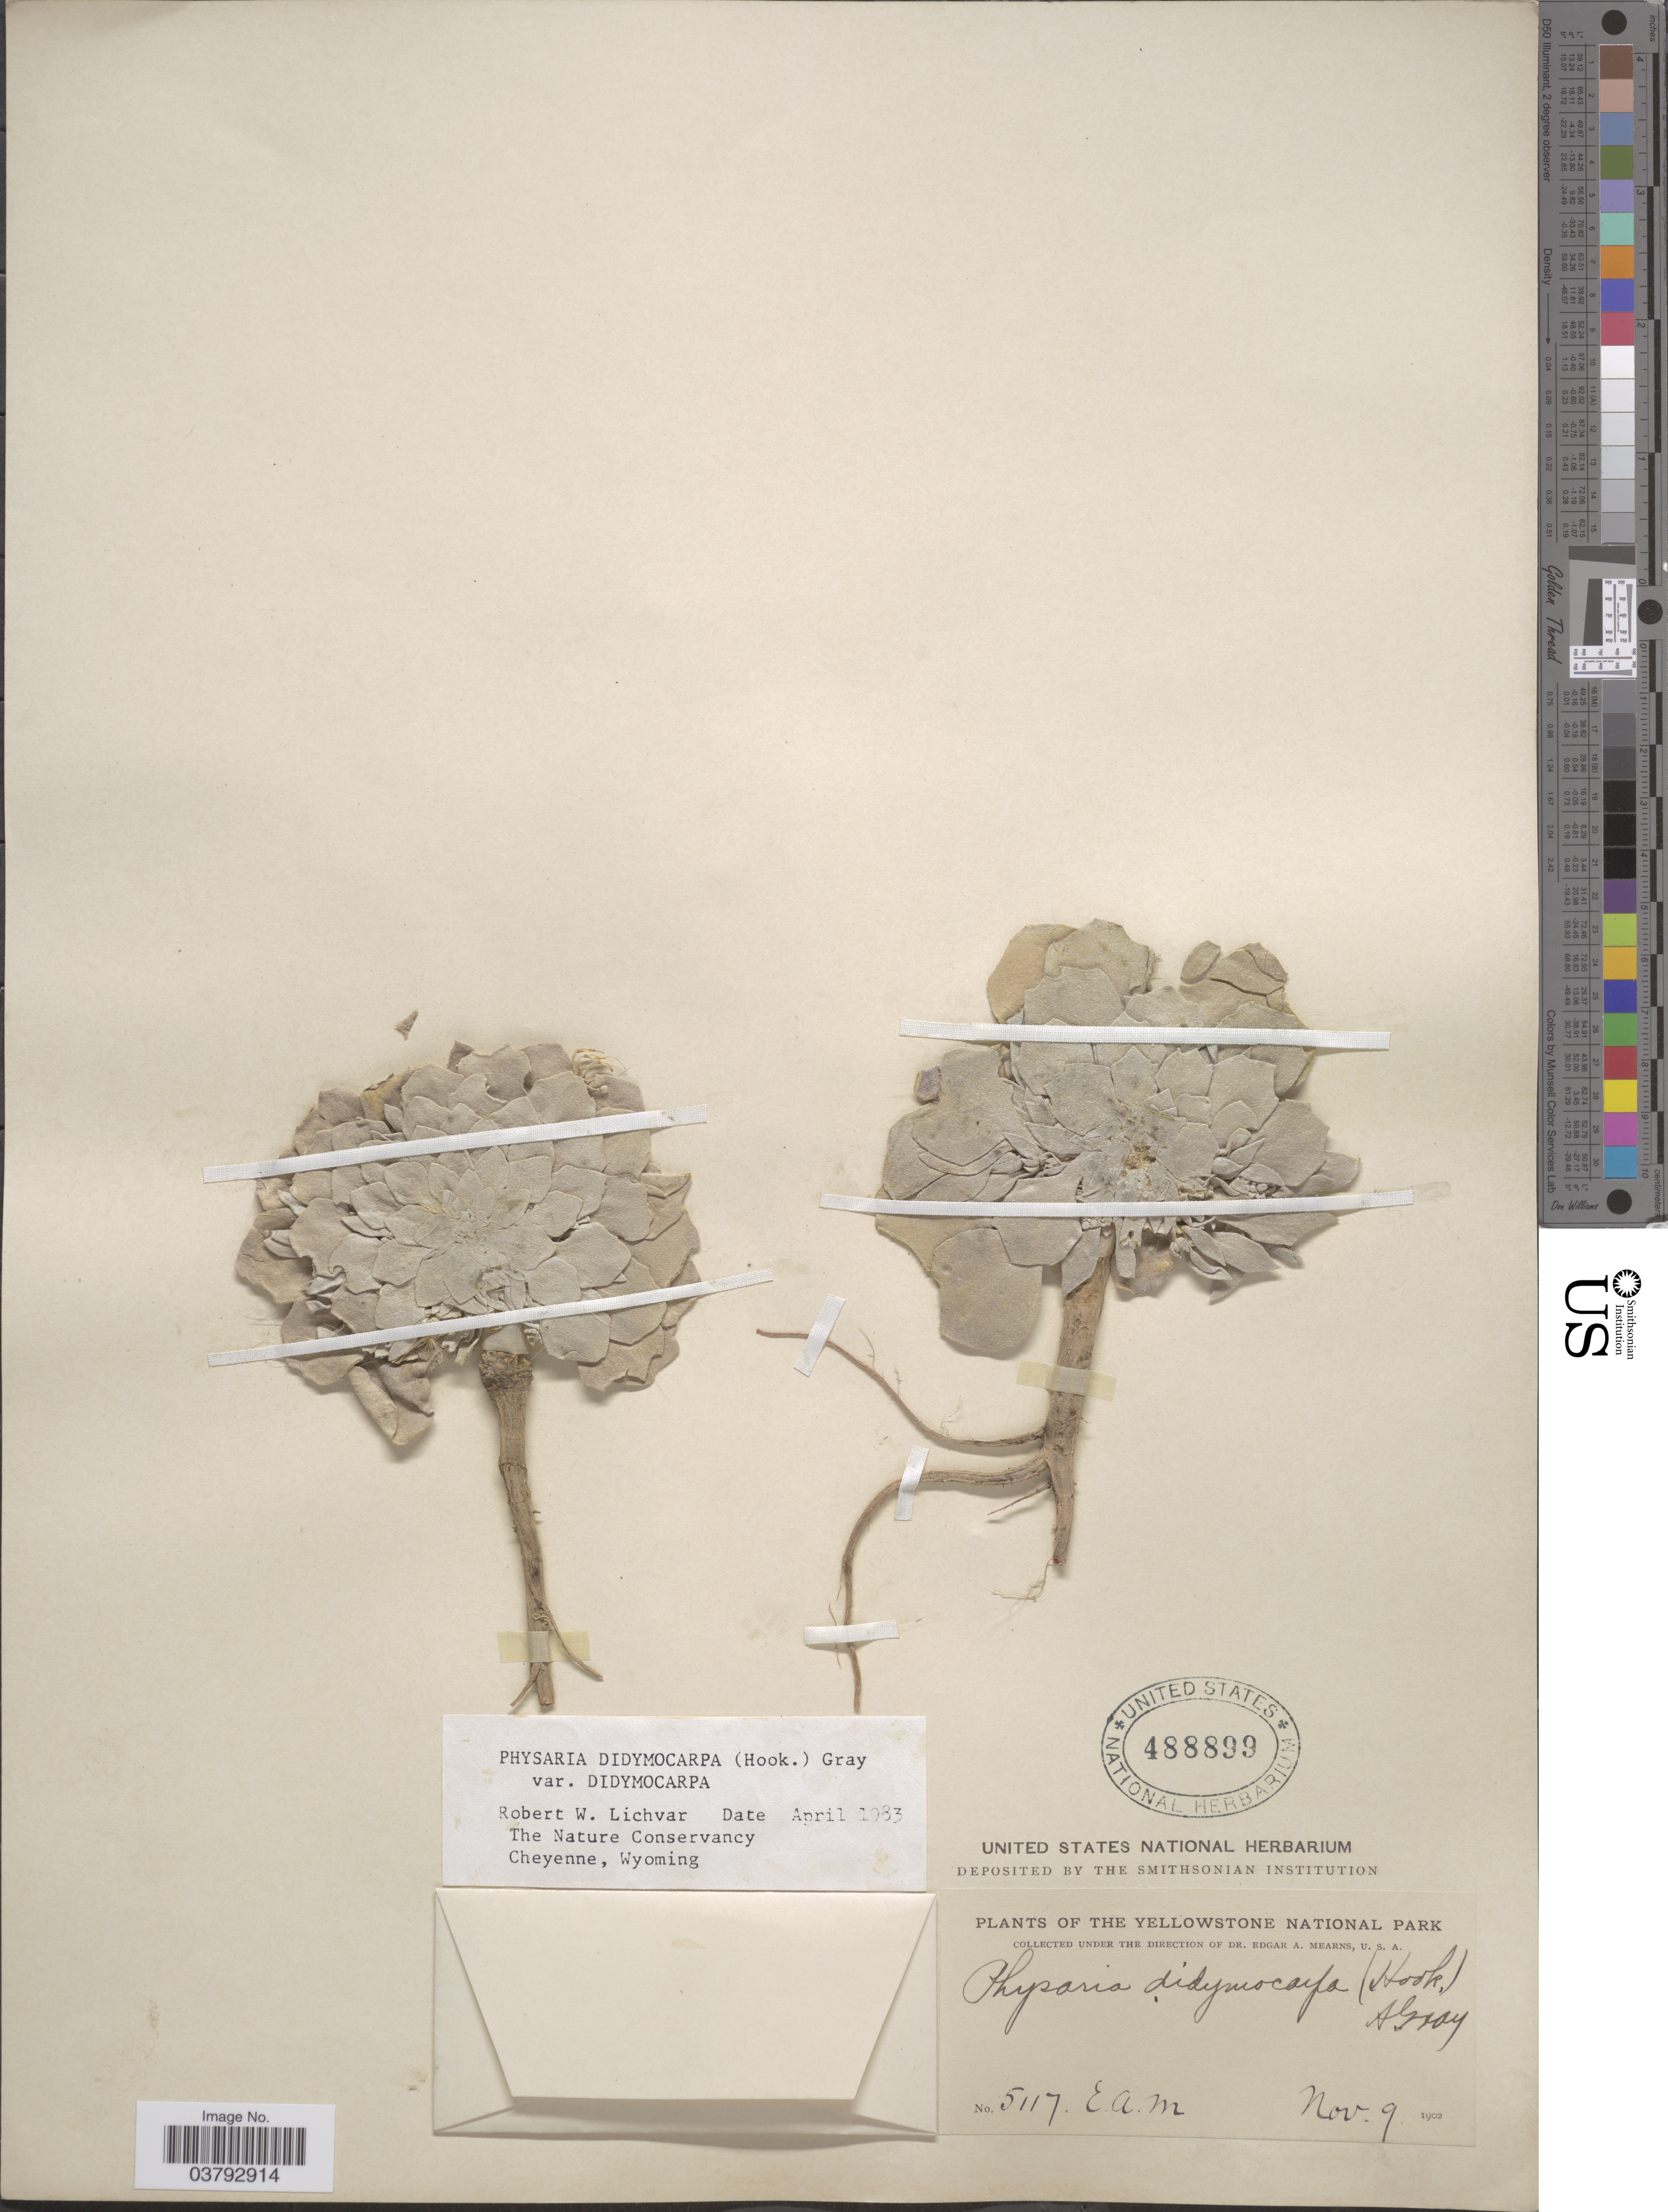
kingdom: Plantae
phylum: Tracheophyta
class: Magnoliopsida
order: Brassicales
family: Brassicaceae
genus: Physaria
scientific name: Physaria didymocarpa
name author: (Hook.) A. Gray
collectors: E. A. Mearns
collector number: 5117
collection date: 1902-11-09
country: United States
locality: The Yellowstone National Park.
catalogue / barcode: US 488899